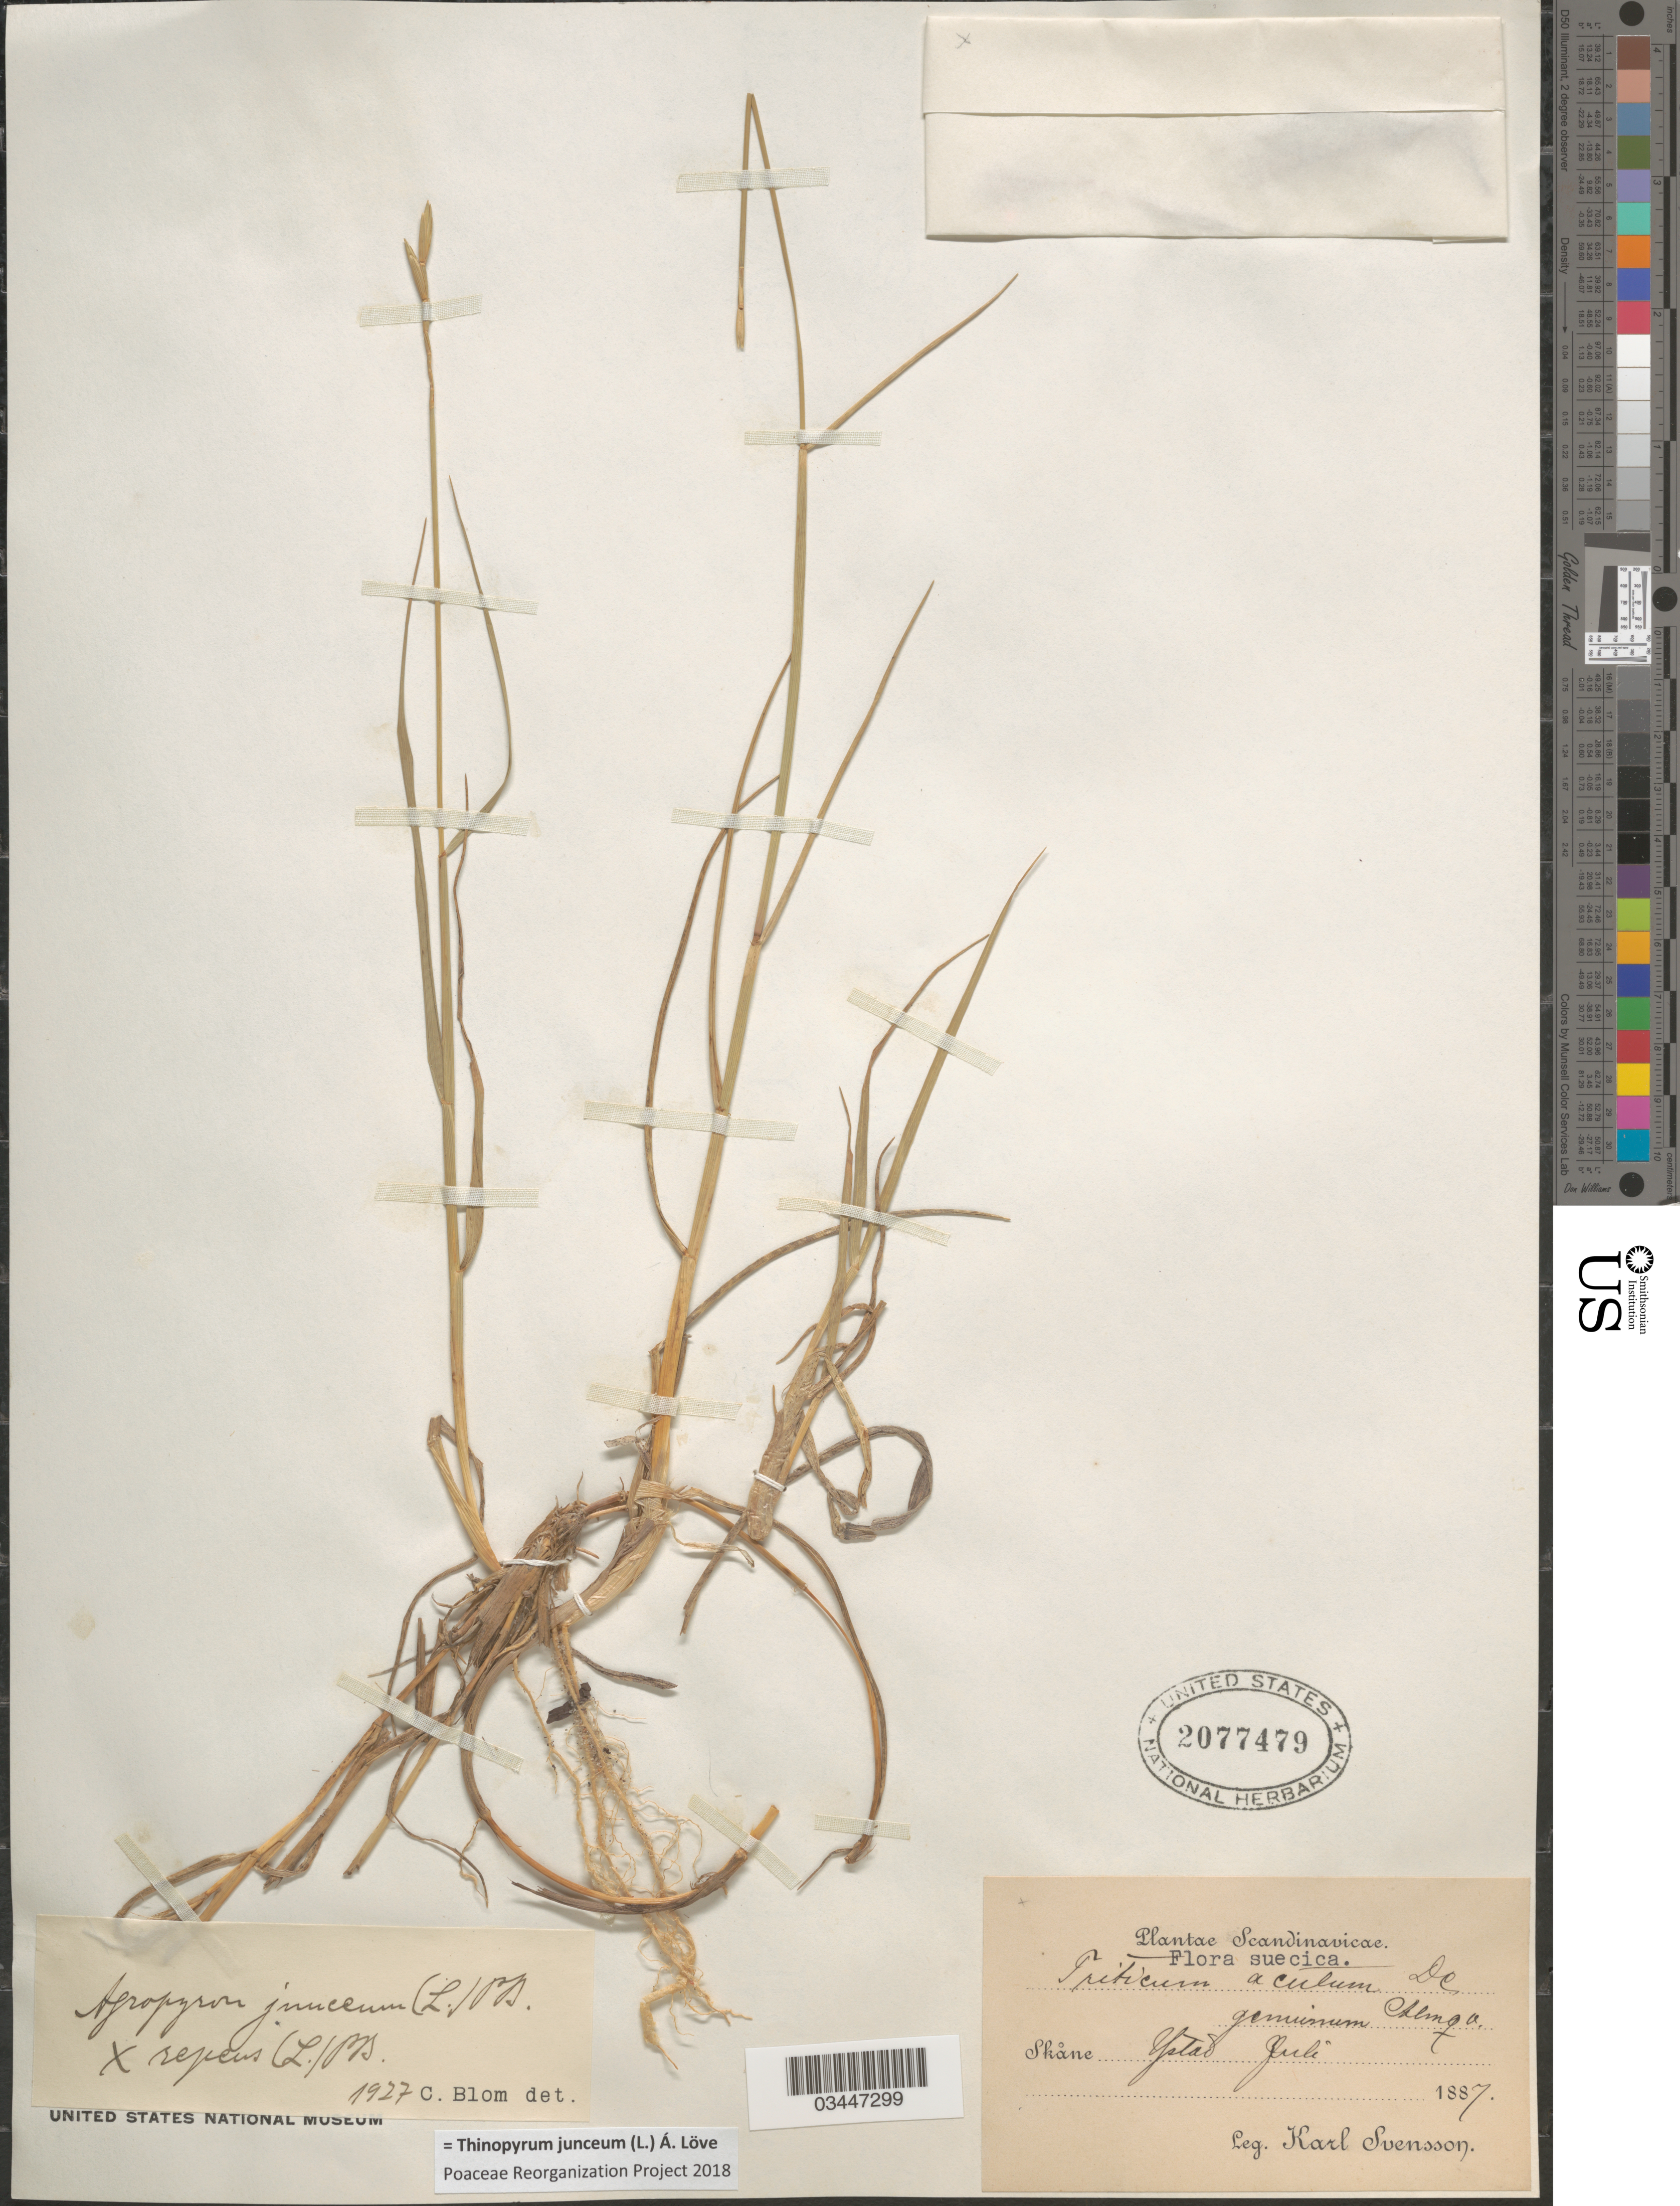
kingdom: Plantae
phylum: Tracheophyta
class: Liliopsida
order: Poales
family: Poaceae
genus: Thinopyrum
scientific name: Thinopyrum junceum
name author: (L.) Á. Löve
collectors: K. Svensson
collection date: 1887-07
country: Sweden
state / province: Skåne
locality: Scandinavicæ. Suecica. Ystad.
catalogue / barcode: US 2077479